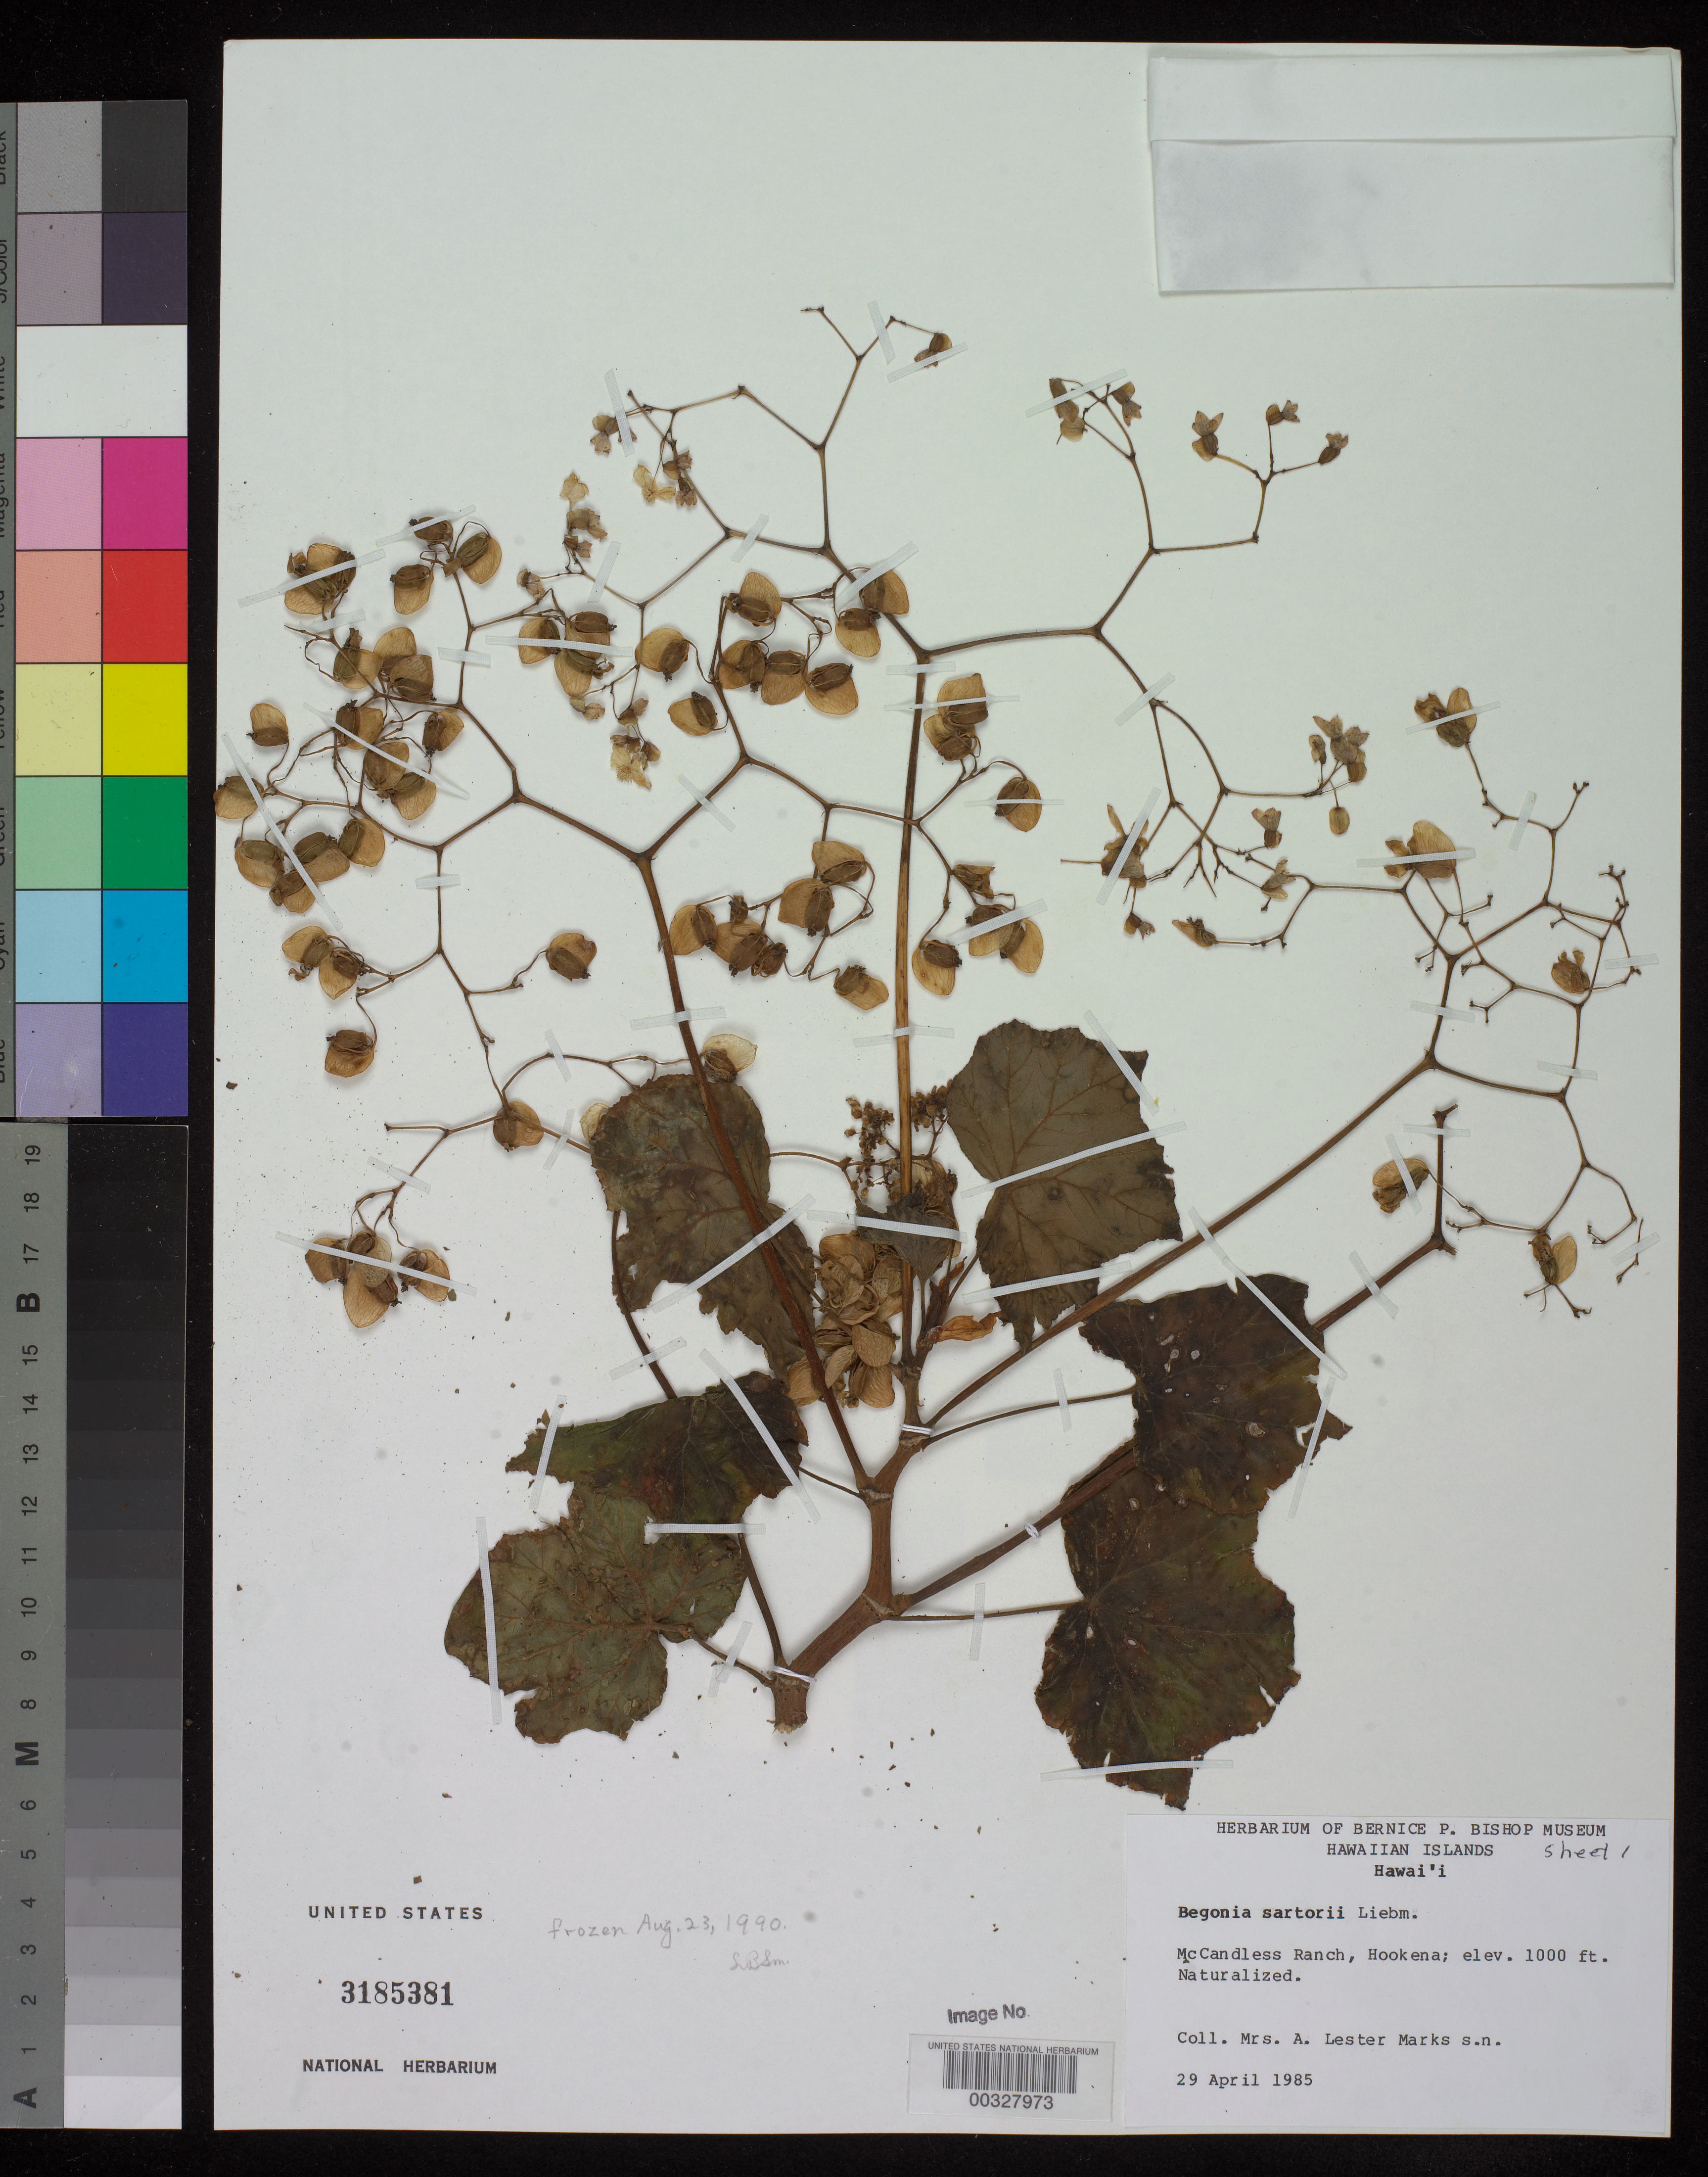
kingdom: Plantae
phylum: Tracheophyta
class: Magnoliopsida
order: Cucurbitales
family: Begoniaceae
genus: Begonia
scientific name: Begonia sartorii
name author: Liebm.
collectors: A. Marks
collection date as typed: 29 Apr 1985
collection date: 1985-04-29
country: United States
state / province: Hawaii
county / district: Hawaii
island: Hawaii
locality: Mcandless ranch, hookena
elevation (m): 305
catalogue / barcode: US 3185381